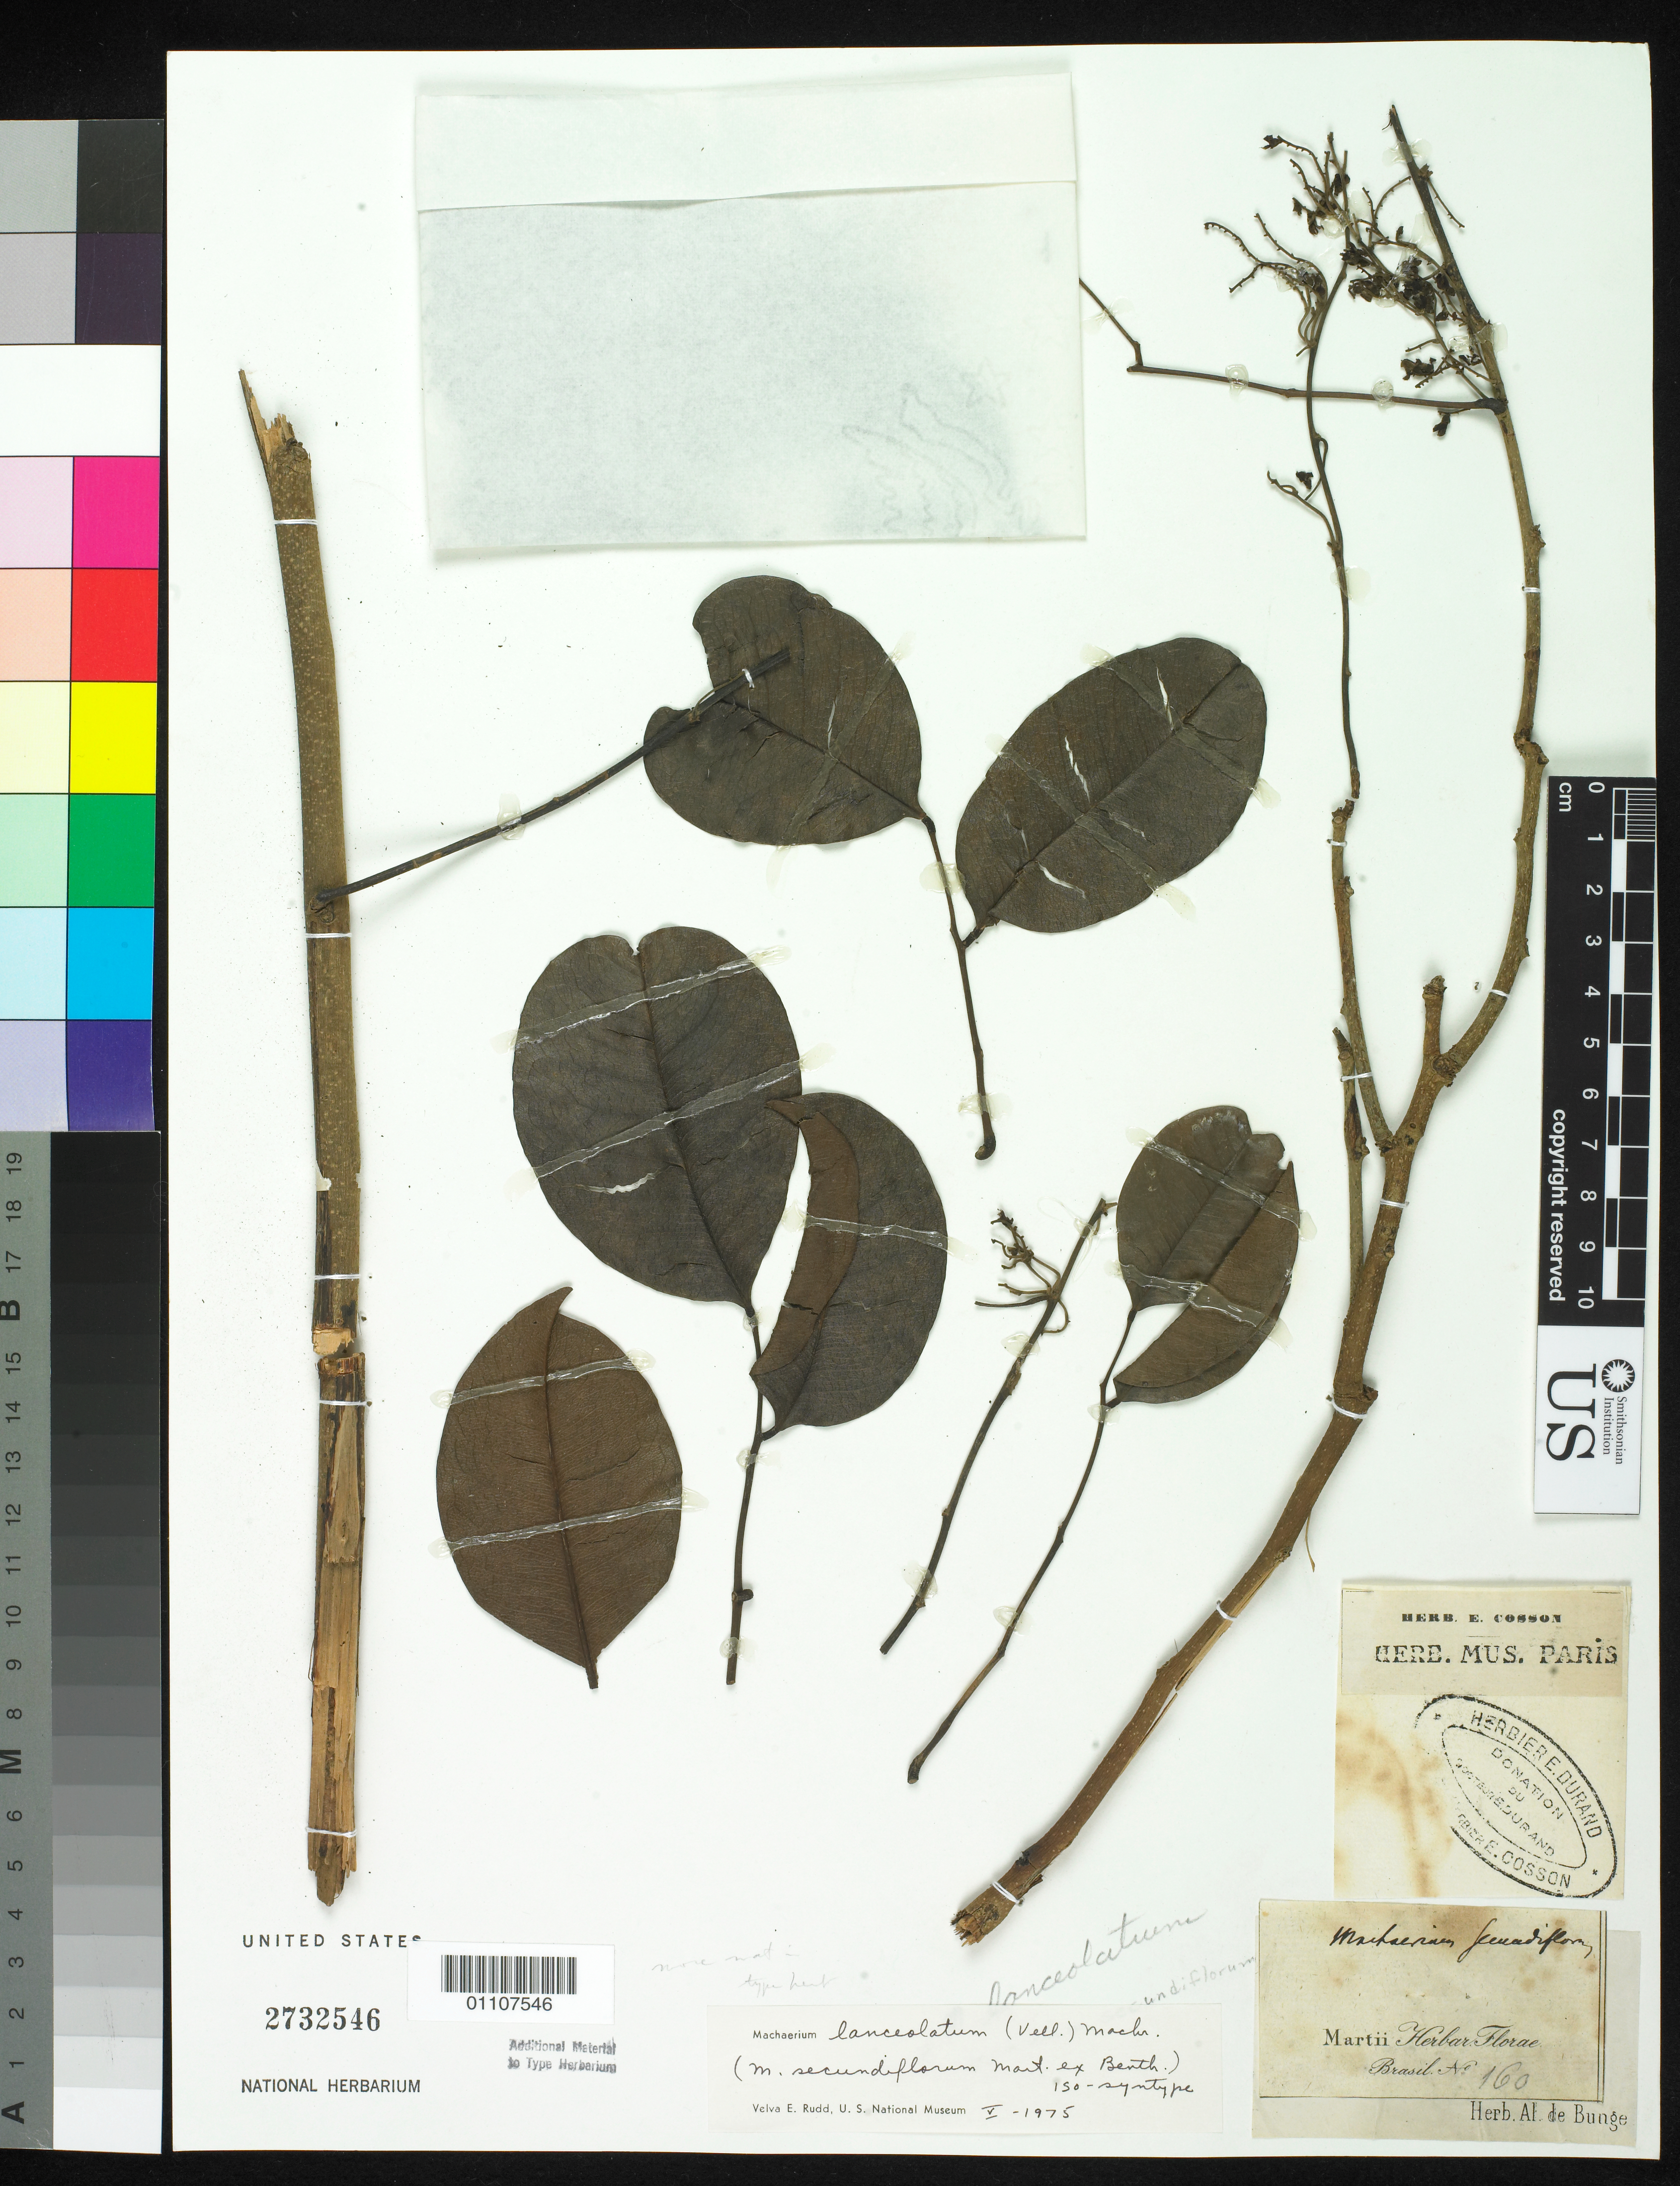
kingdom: Plantae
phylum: Tracheophyta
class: Magnoliopsida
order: Fabales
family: Fabaceae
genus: Machaerium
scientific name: Machaerium secundiflorum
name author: Mart.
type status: Isosyntype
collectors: O. Martii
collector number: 160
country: Brazil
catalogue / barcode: US 2732546